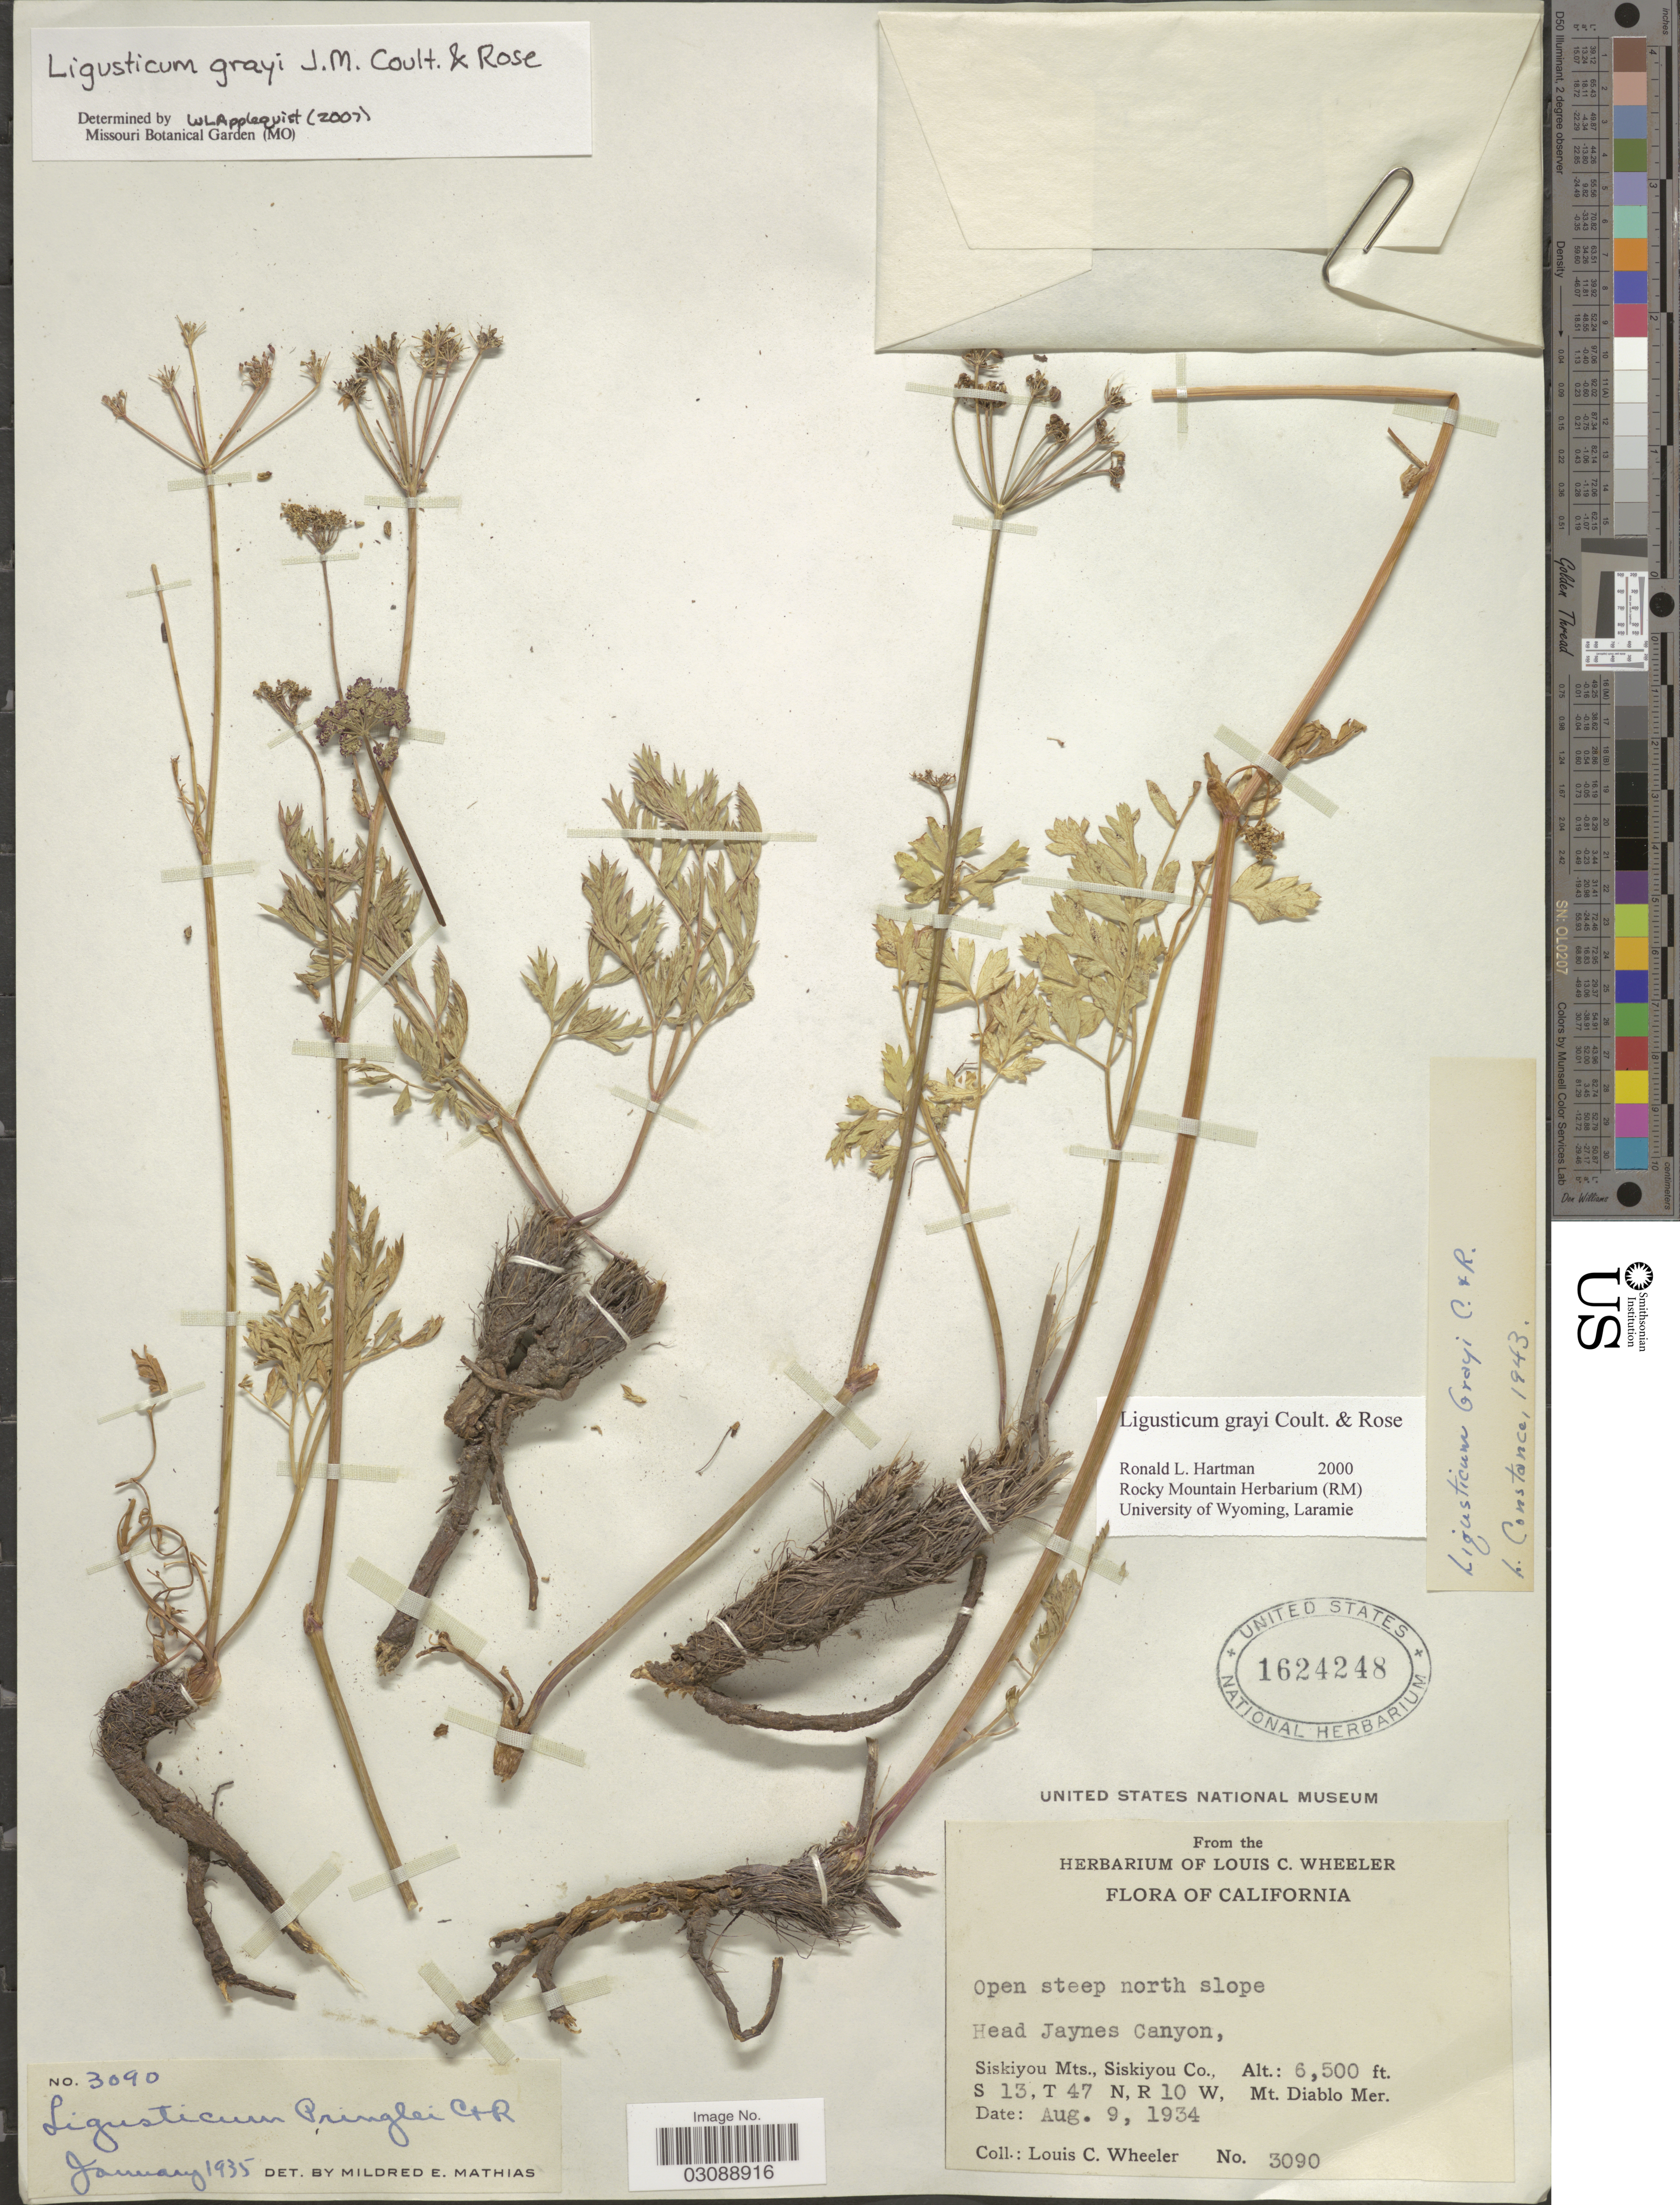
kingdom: Plantae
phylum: Tracheophyta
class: Magnoliopsida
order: Apiales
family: Apiaceae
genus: Ligusticum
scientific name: Ligusticum grayi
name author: J.M. Coult. & Rose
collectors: L. C. Wheeler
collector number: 3090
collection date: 1934-08-09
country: United States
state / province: California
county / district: Siskiyou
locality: Head Jaynes Canyon, Siskiyou Mts., Siskiyou Co. S 13, T 47 N, R 10 W, Mt. Diablo Mer.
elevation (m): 1981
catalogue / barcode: US 1624248